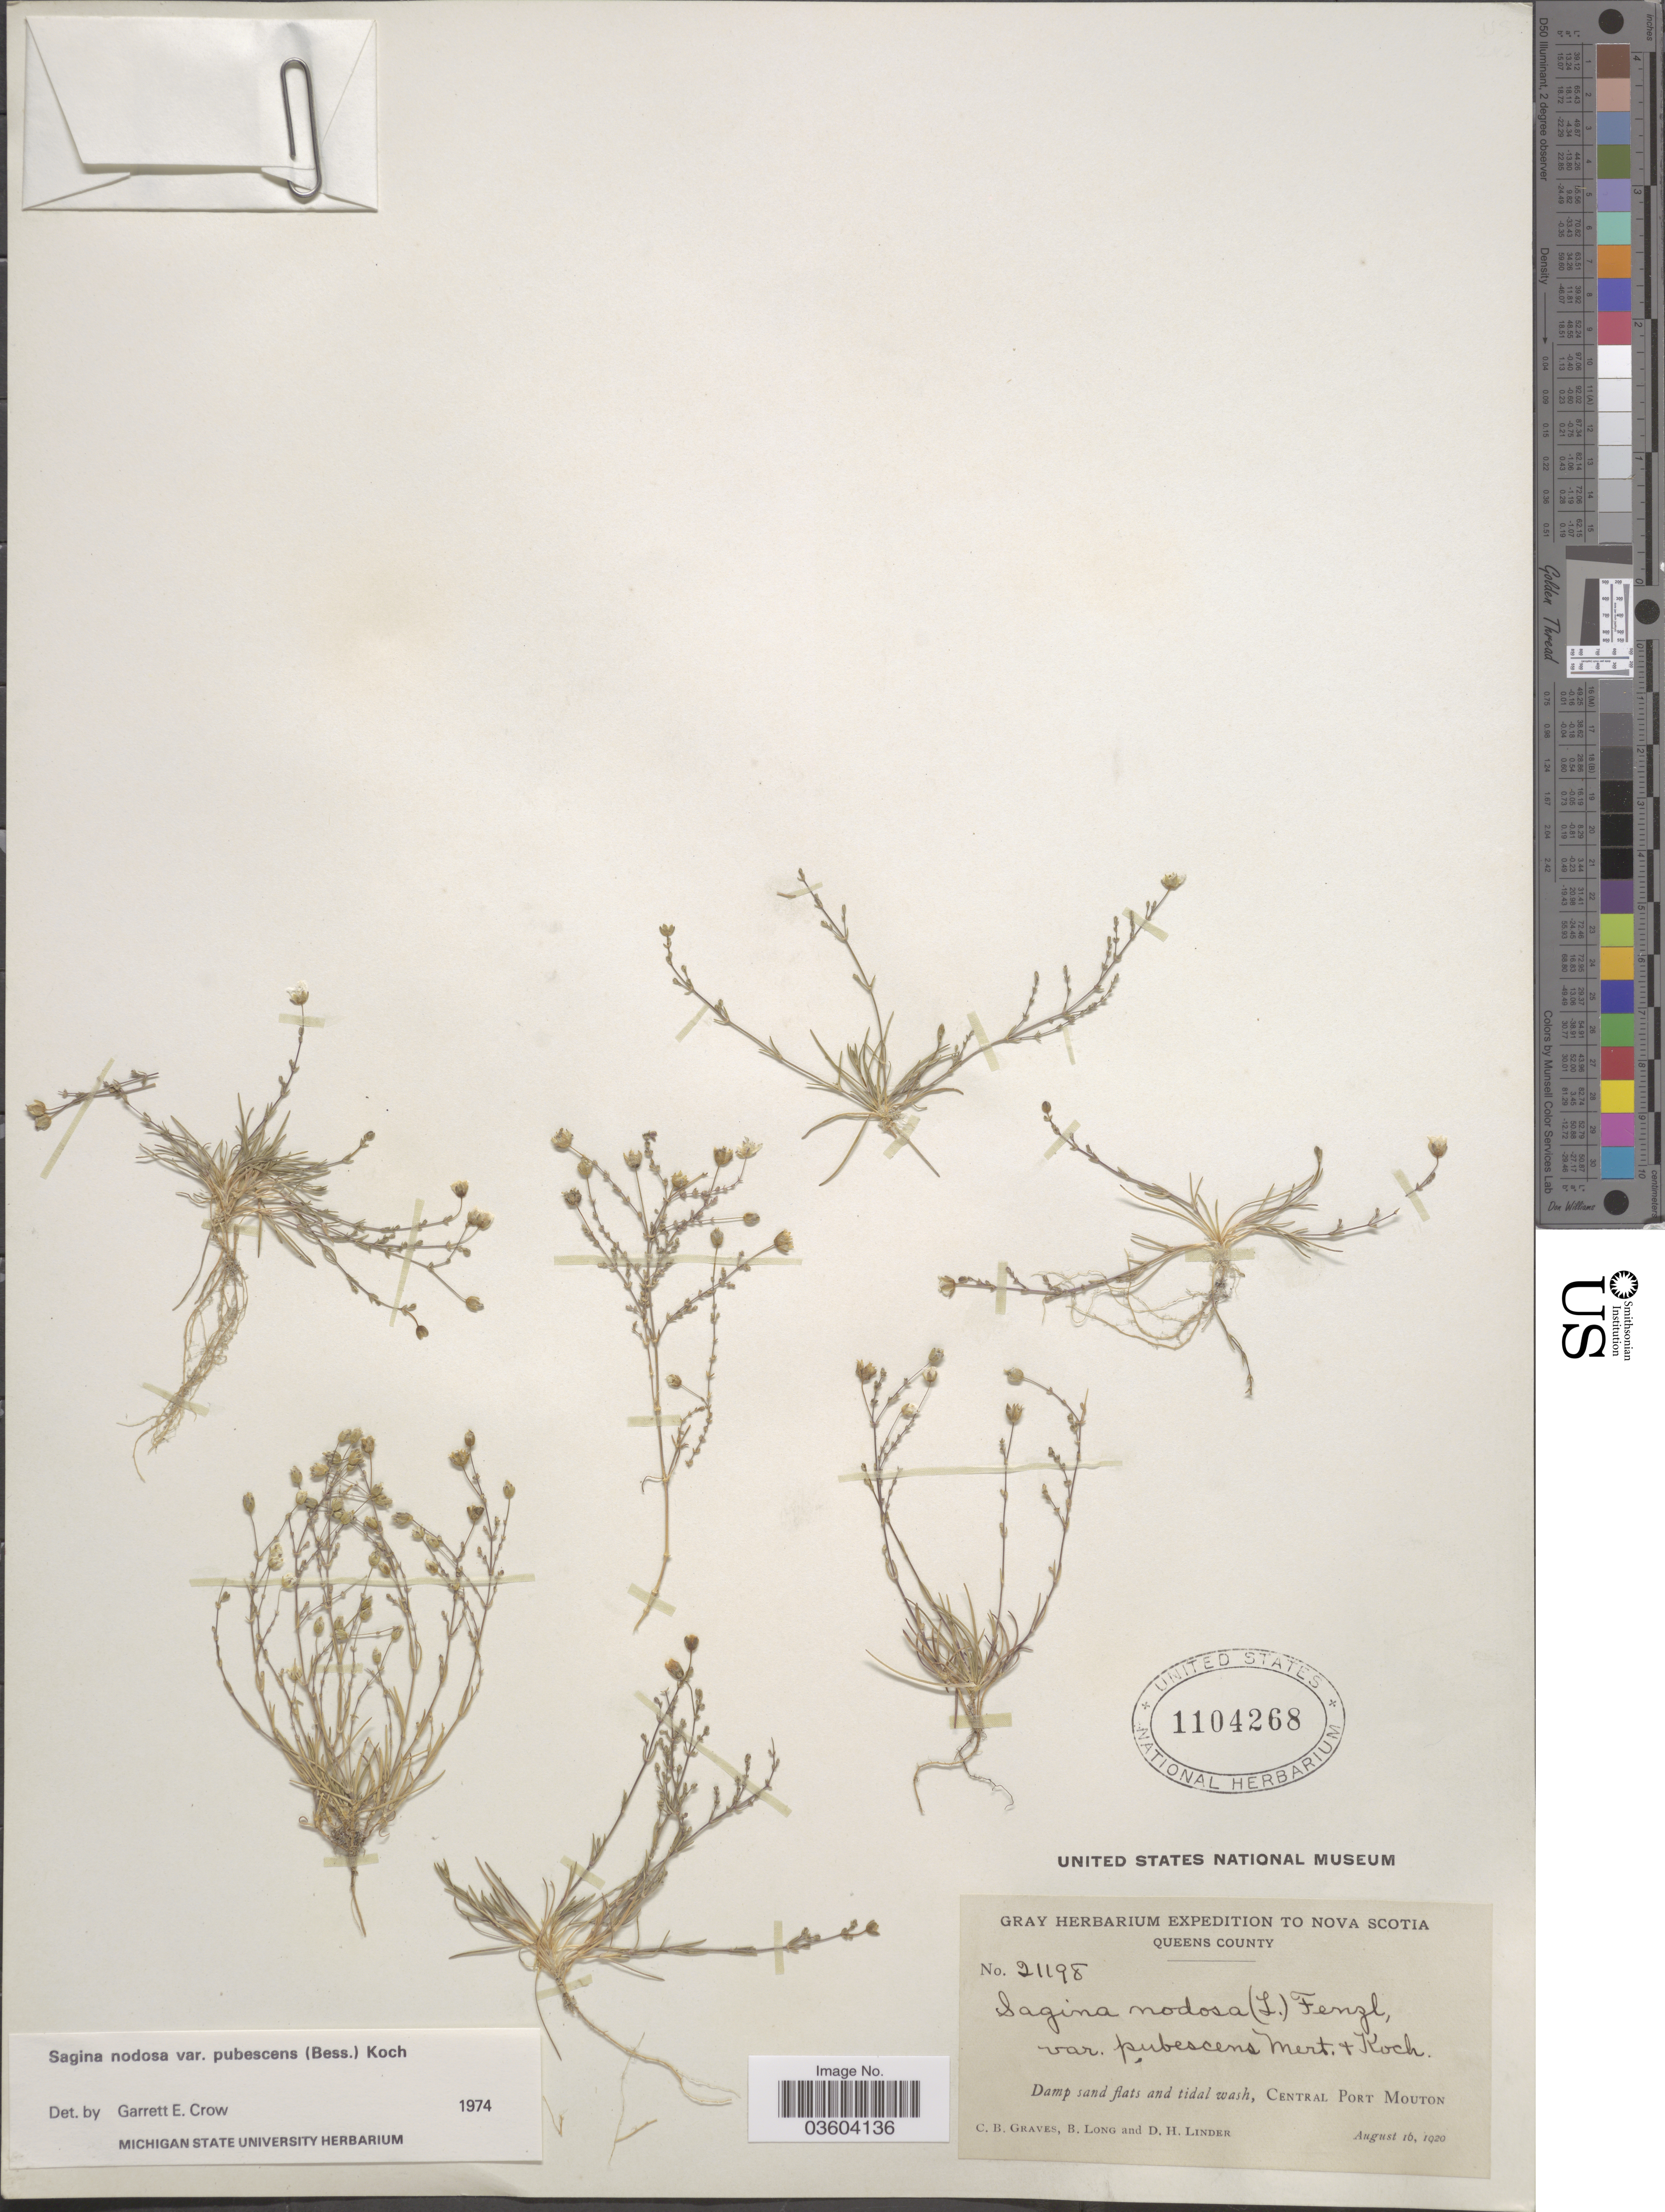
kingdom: Plantae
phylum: Tracheophyta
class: Magnoliopsida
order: Caryophyllales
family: Caryophyllaceae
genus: Sagina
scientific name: Sagina nodosa var. pubescens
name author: Mert. & W.D.J. Koch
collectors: C. Graves, B. Long & D. Linder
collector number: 21198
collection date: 1920-08-16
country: Canada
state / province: Nova Scotia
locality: Queens County. Damp sand flats and tidal wash, Central Port Mouton.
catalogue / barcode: US 1104268